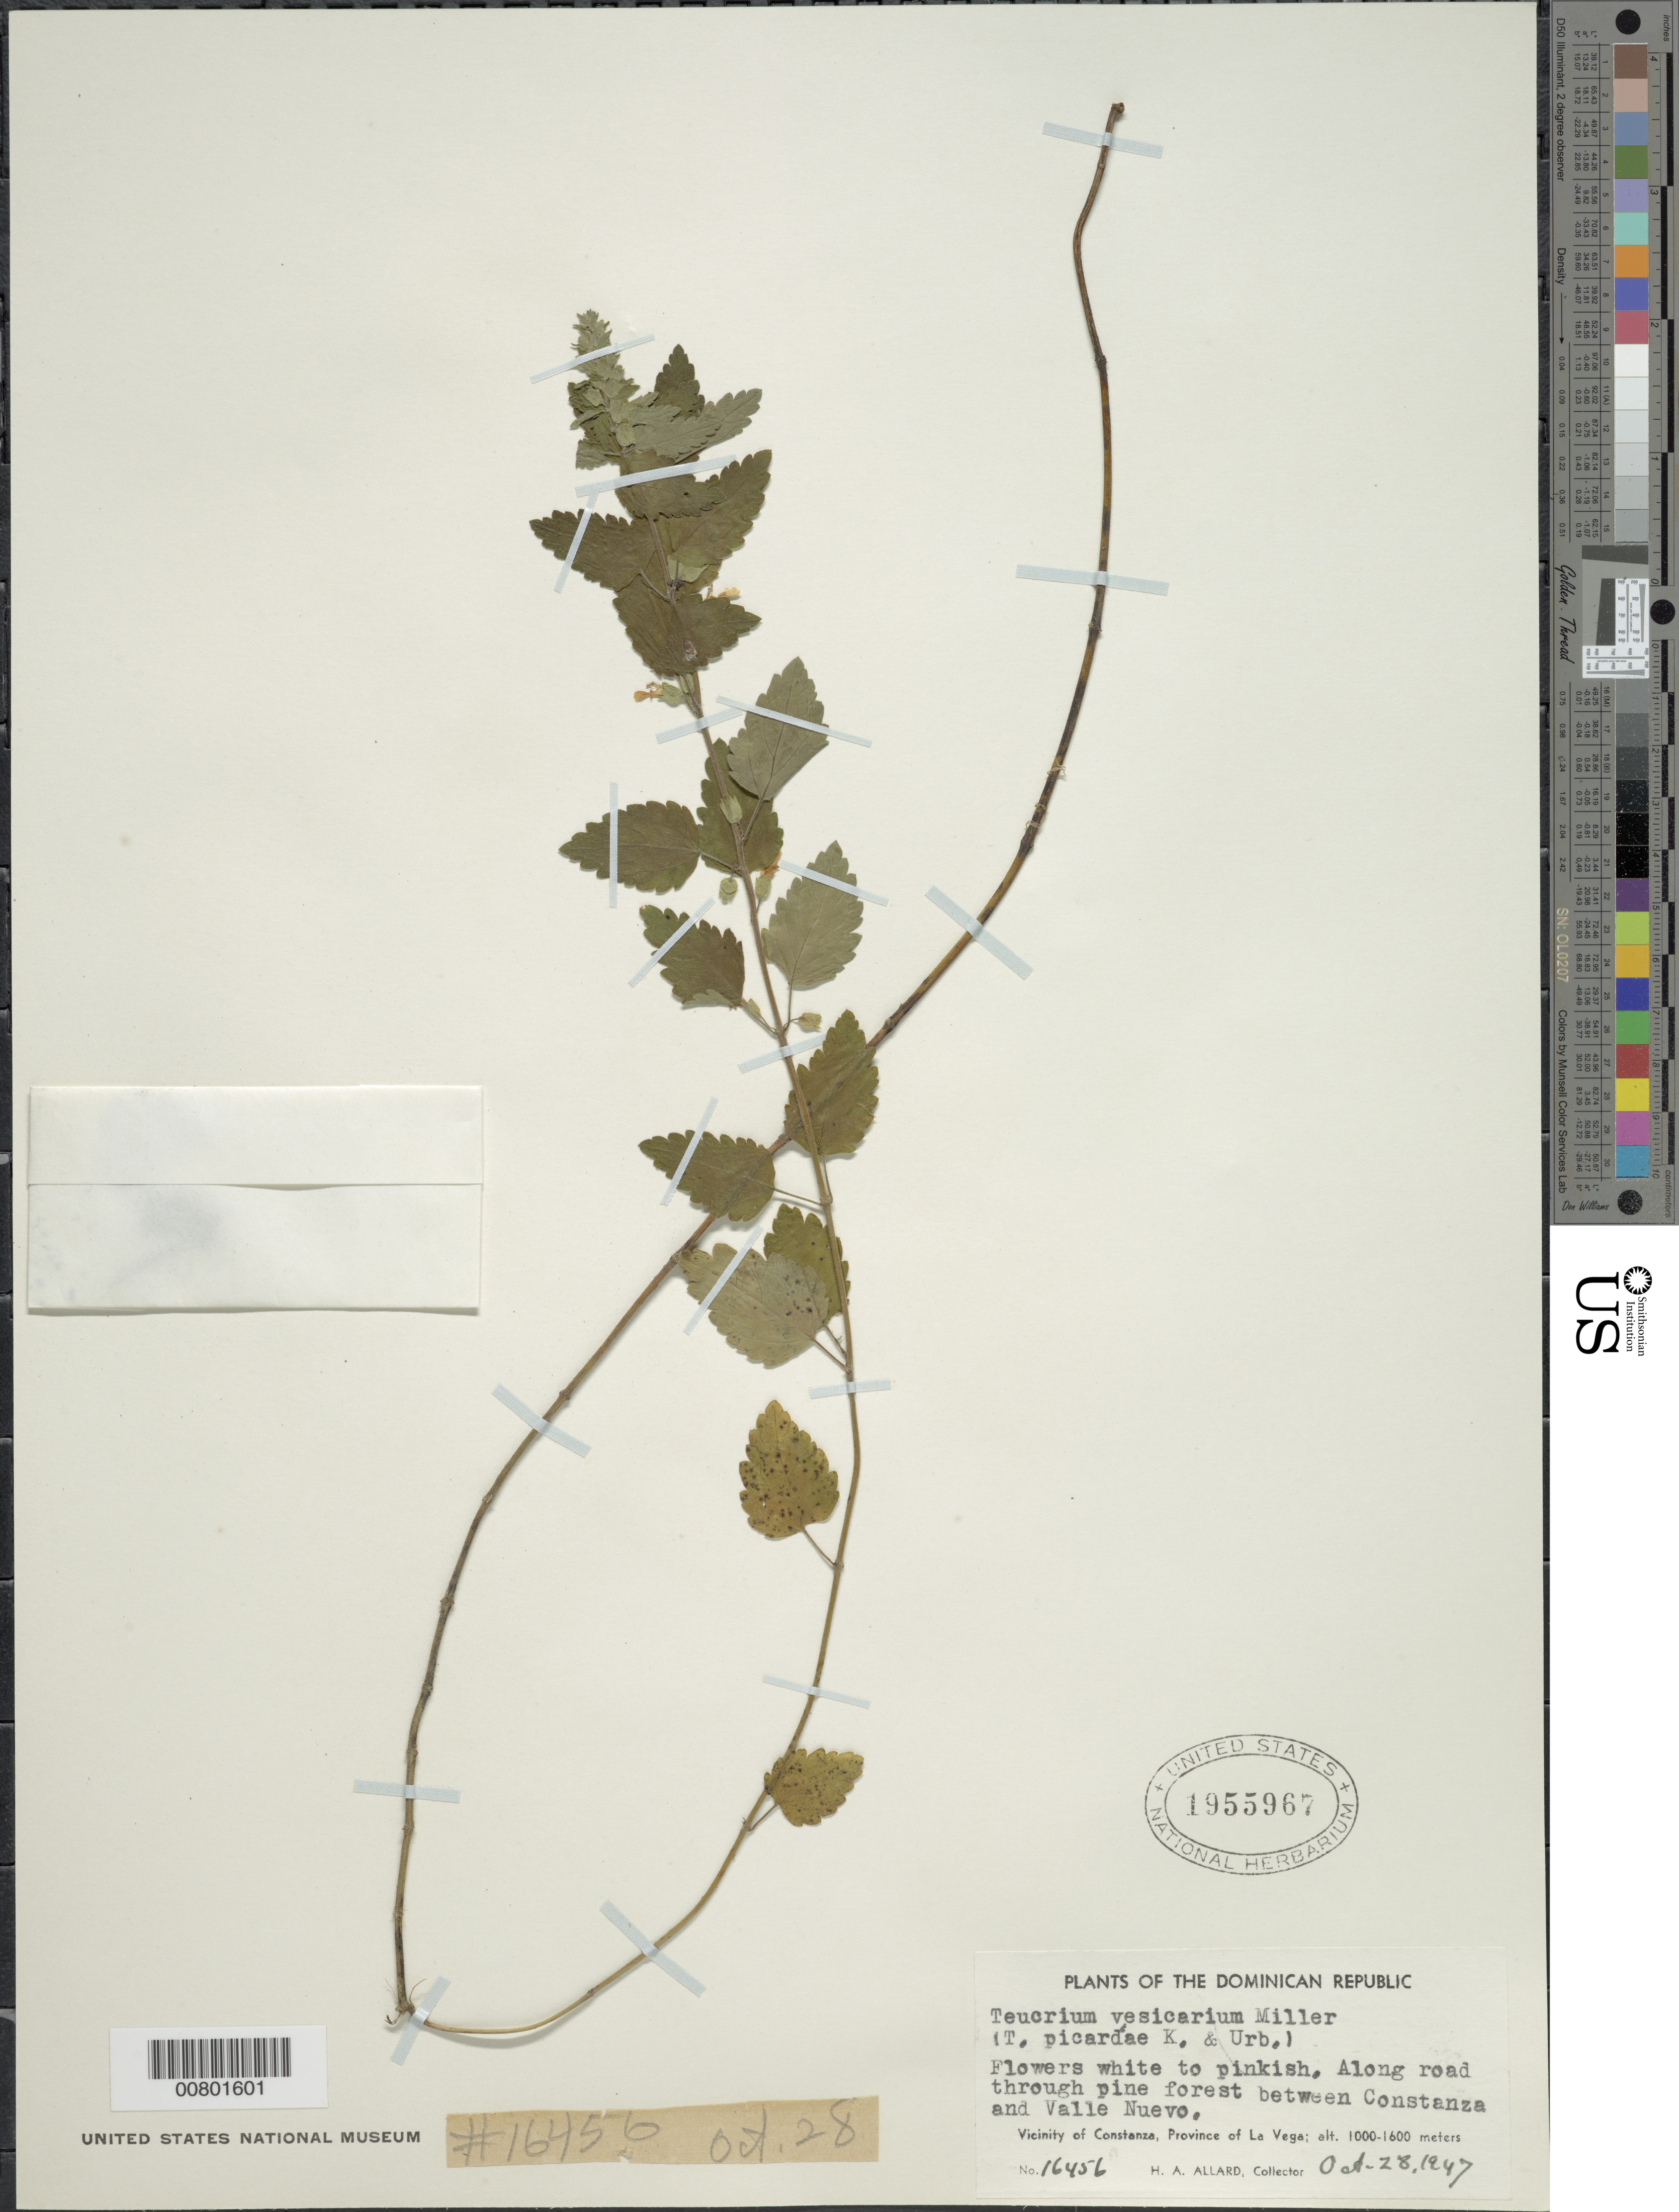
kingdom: Plantae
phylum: Tracheophyta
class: Magnoliopsida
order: Lamiales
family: Lamiaceae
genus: Teucrium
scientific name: Teucrium vesicarium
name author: Mill.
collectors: H. A. Allard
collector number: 16456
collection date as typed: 28 Oct 1947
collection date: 1947-10-28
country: Dominican Republic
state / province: La Vega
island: Hispaniola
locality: Vicinity of Constanza, between Constanza and Valle Nuevo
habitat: Along road through pine forest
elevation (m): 1000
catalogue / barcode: US 1955967